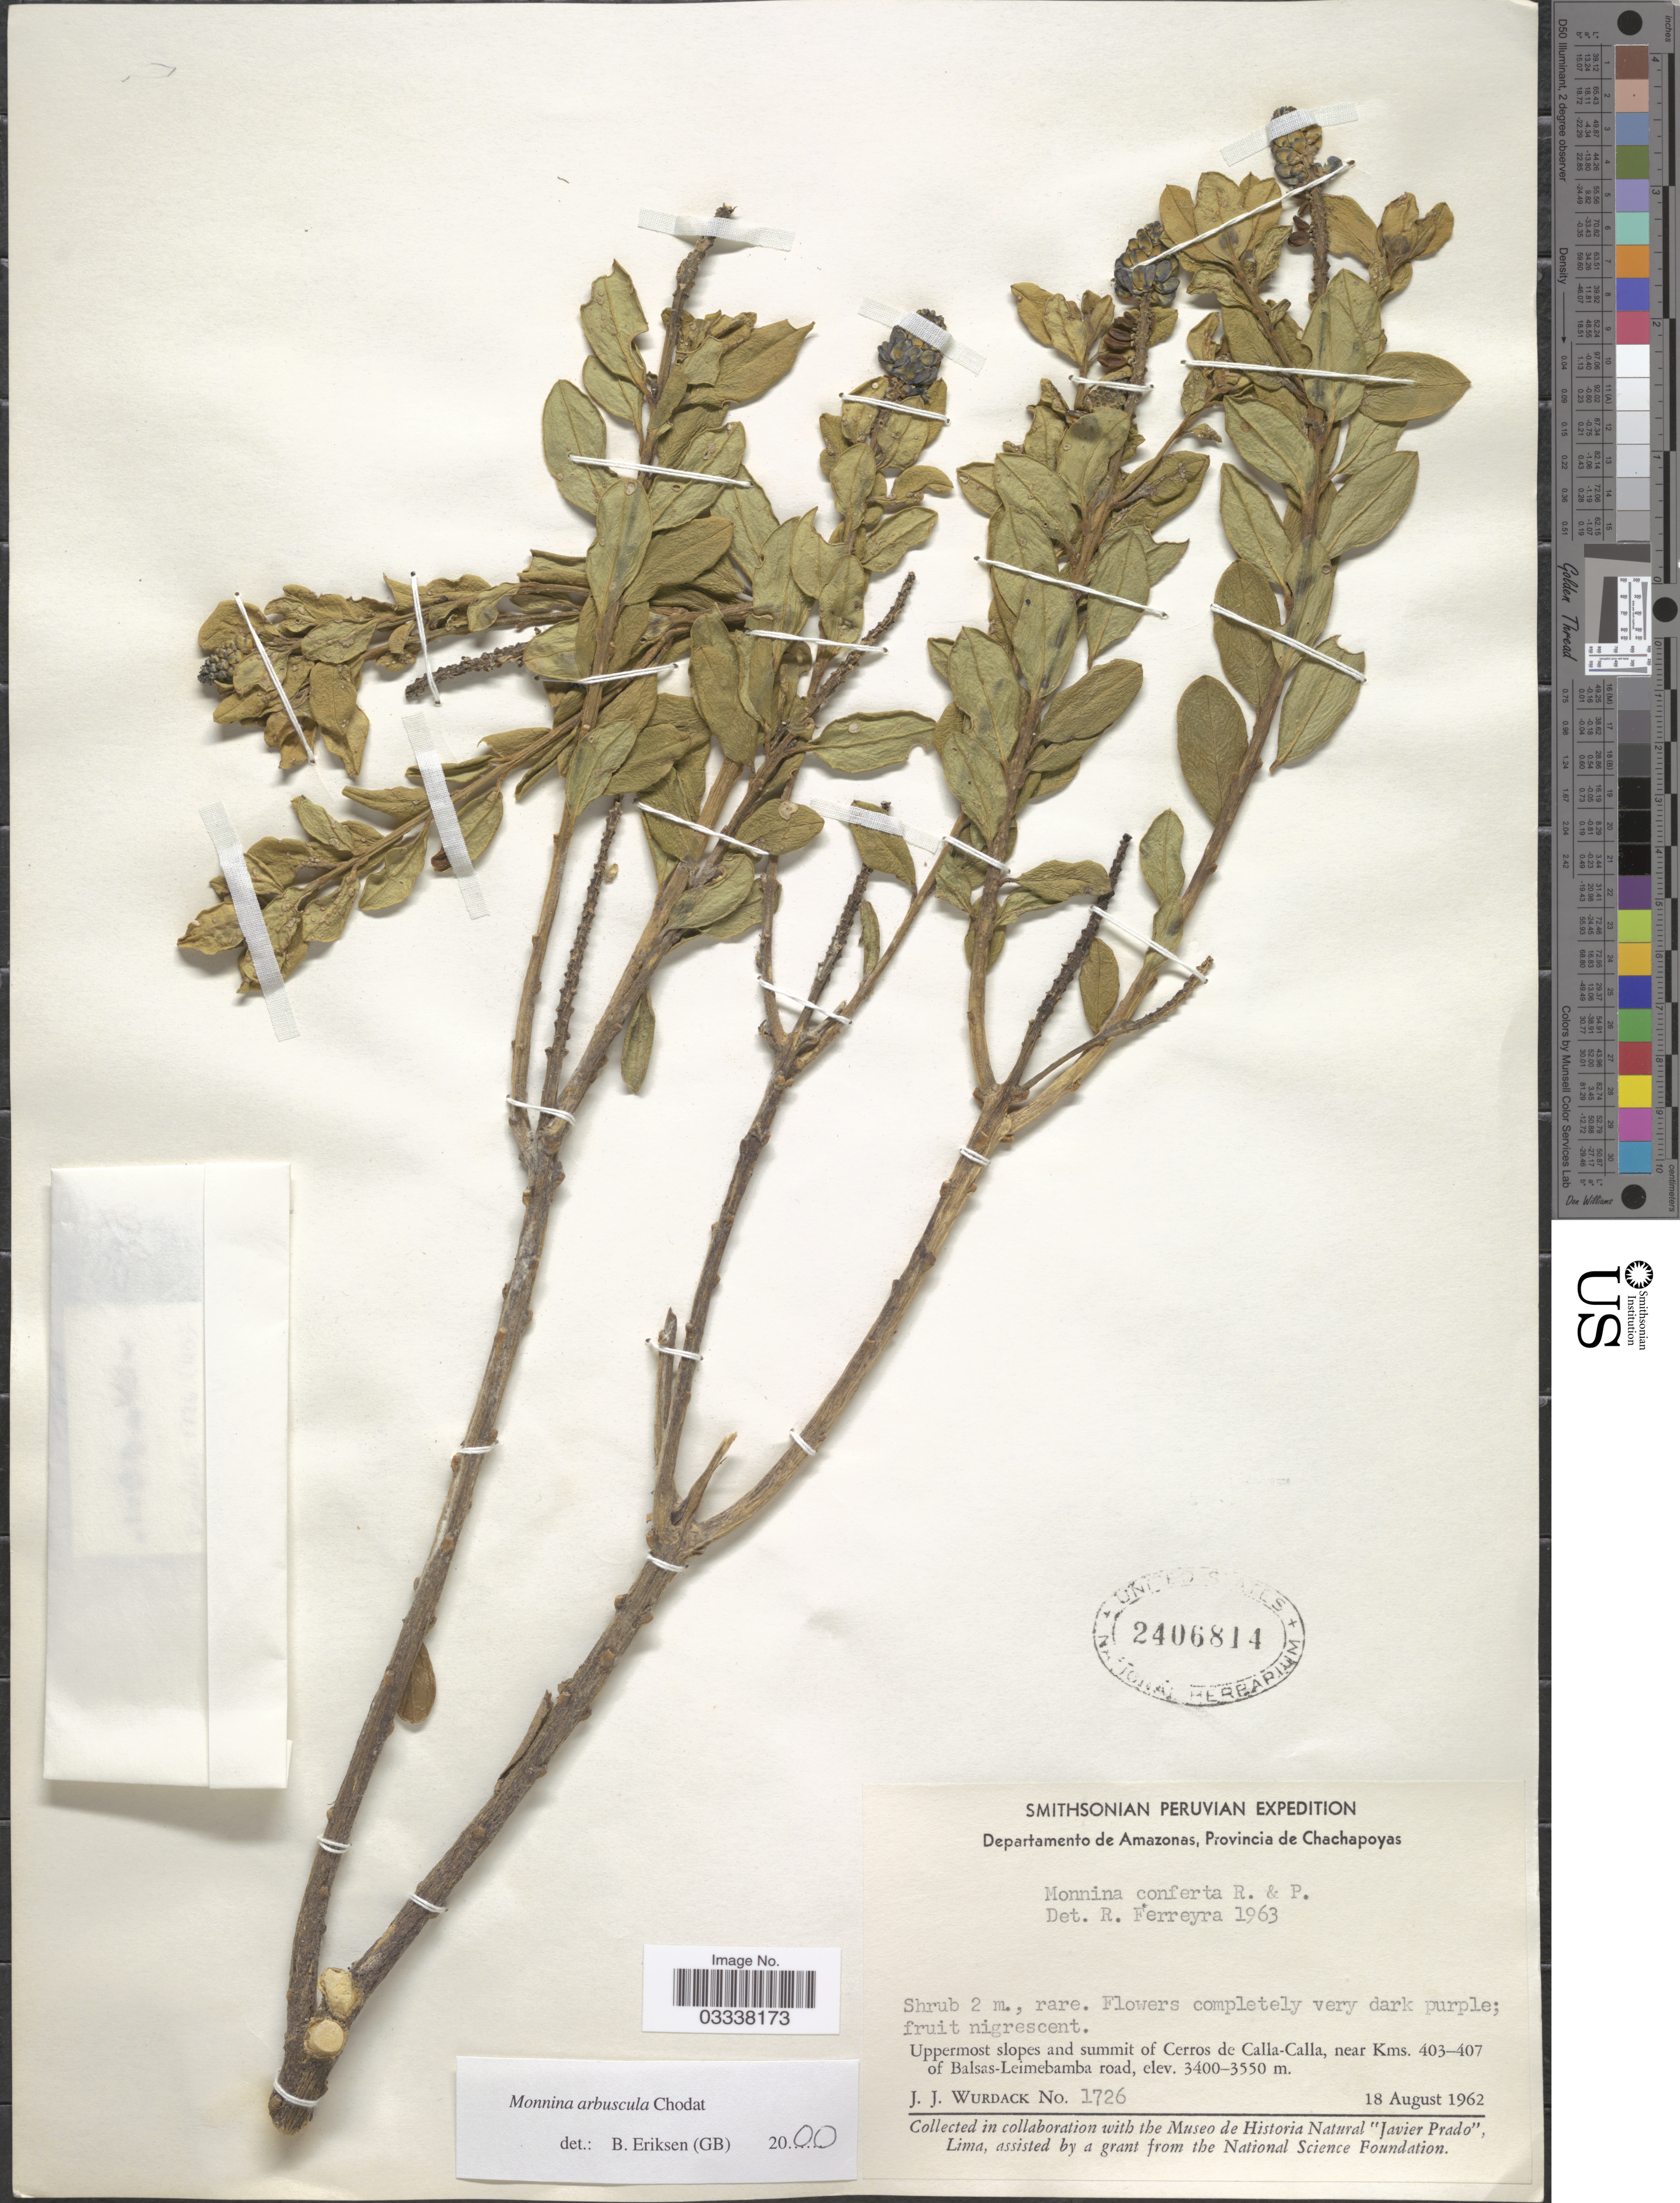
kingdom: Plantae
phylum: Tracheophyta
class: Magnoliopsida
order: Fabales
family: Polygalaceae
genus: Monnina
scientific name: Monnina arbuscula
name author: Chodat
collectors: J. J. Wurdack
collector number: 1726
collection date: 1962-08-18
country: Peru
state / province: Amazonas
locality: Departamento de Amazonas, Provincia de Chachapoyas. Uppermost slopes and summit of Cerros de Calla-Calla, near Kms. 403-407 of Balsas-Leimebamba road.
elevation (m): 3400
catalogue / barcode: US 2406814